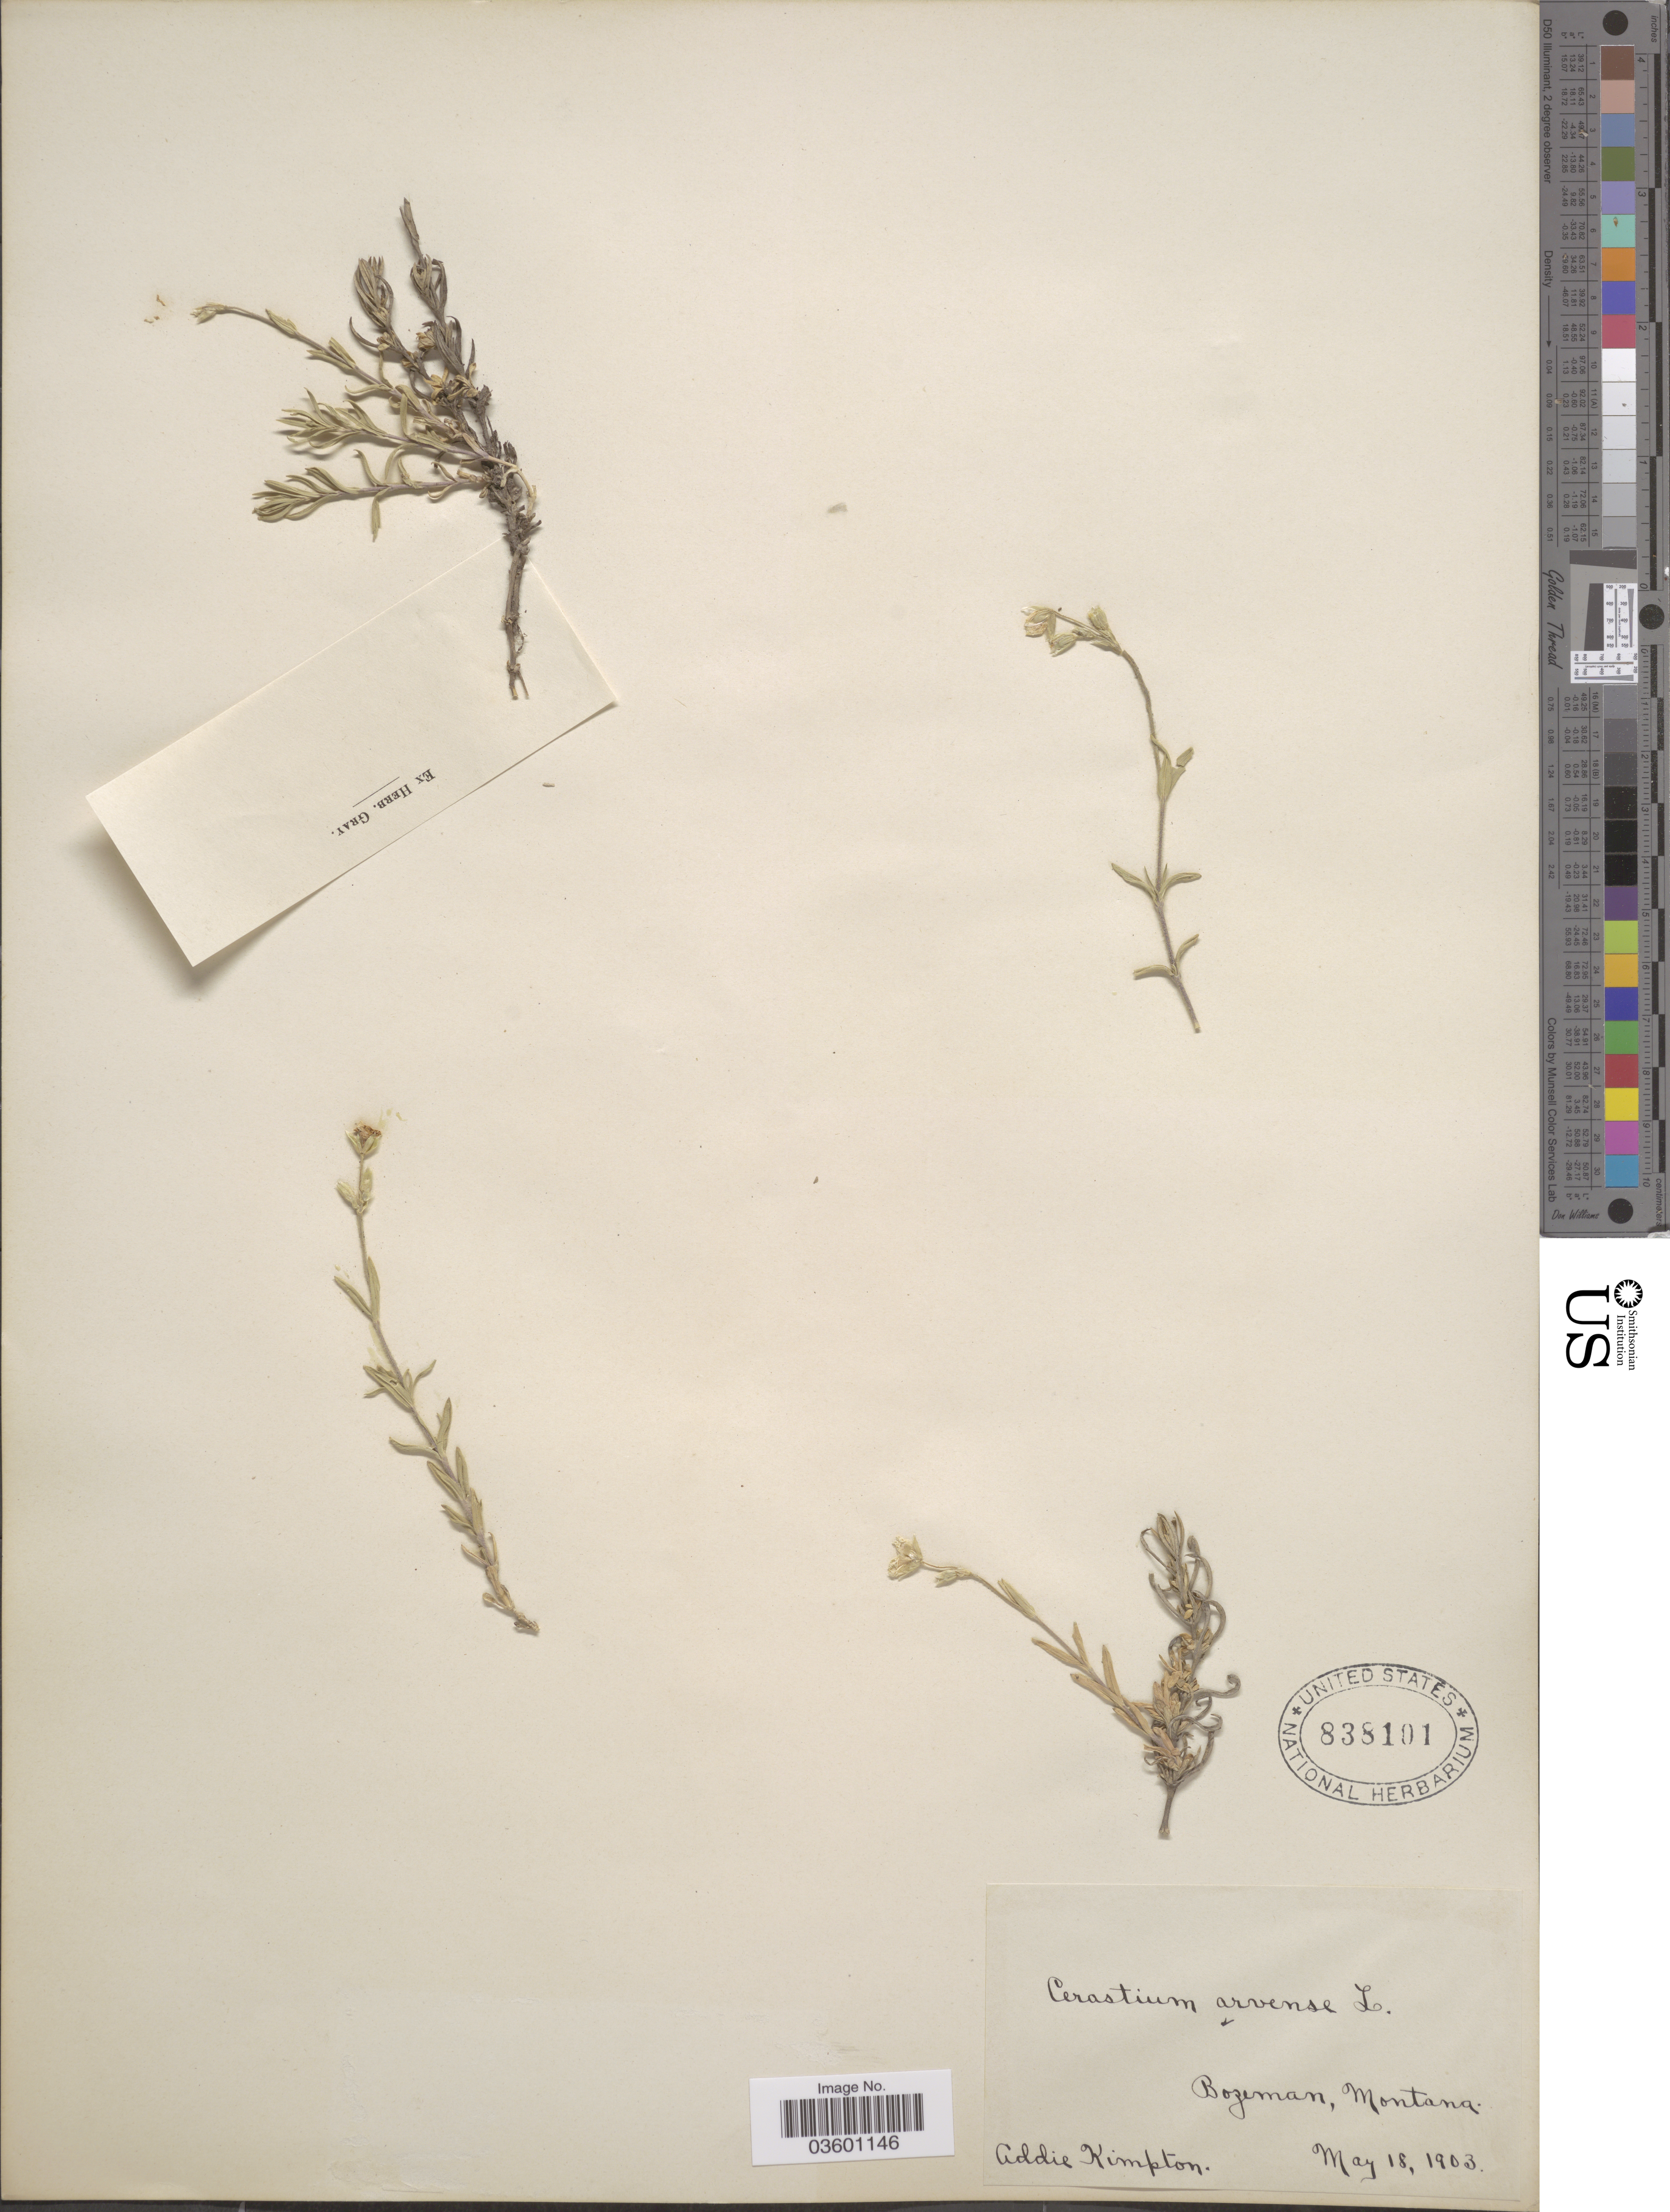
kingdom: Plantae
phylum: Tracheophyta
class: Magnoliopsida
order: Caryophyllales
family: Caryophyllaceae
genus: Cerastium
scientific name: Cerastium arvense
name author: L.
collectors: A. Kimpton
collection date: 1903-05-18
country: United States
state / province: Montana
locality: Bozeman.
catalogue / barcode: US 838101